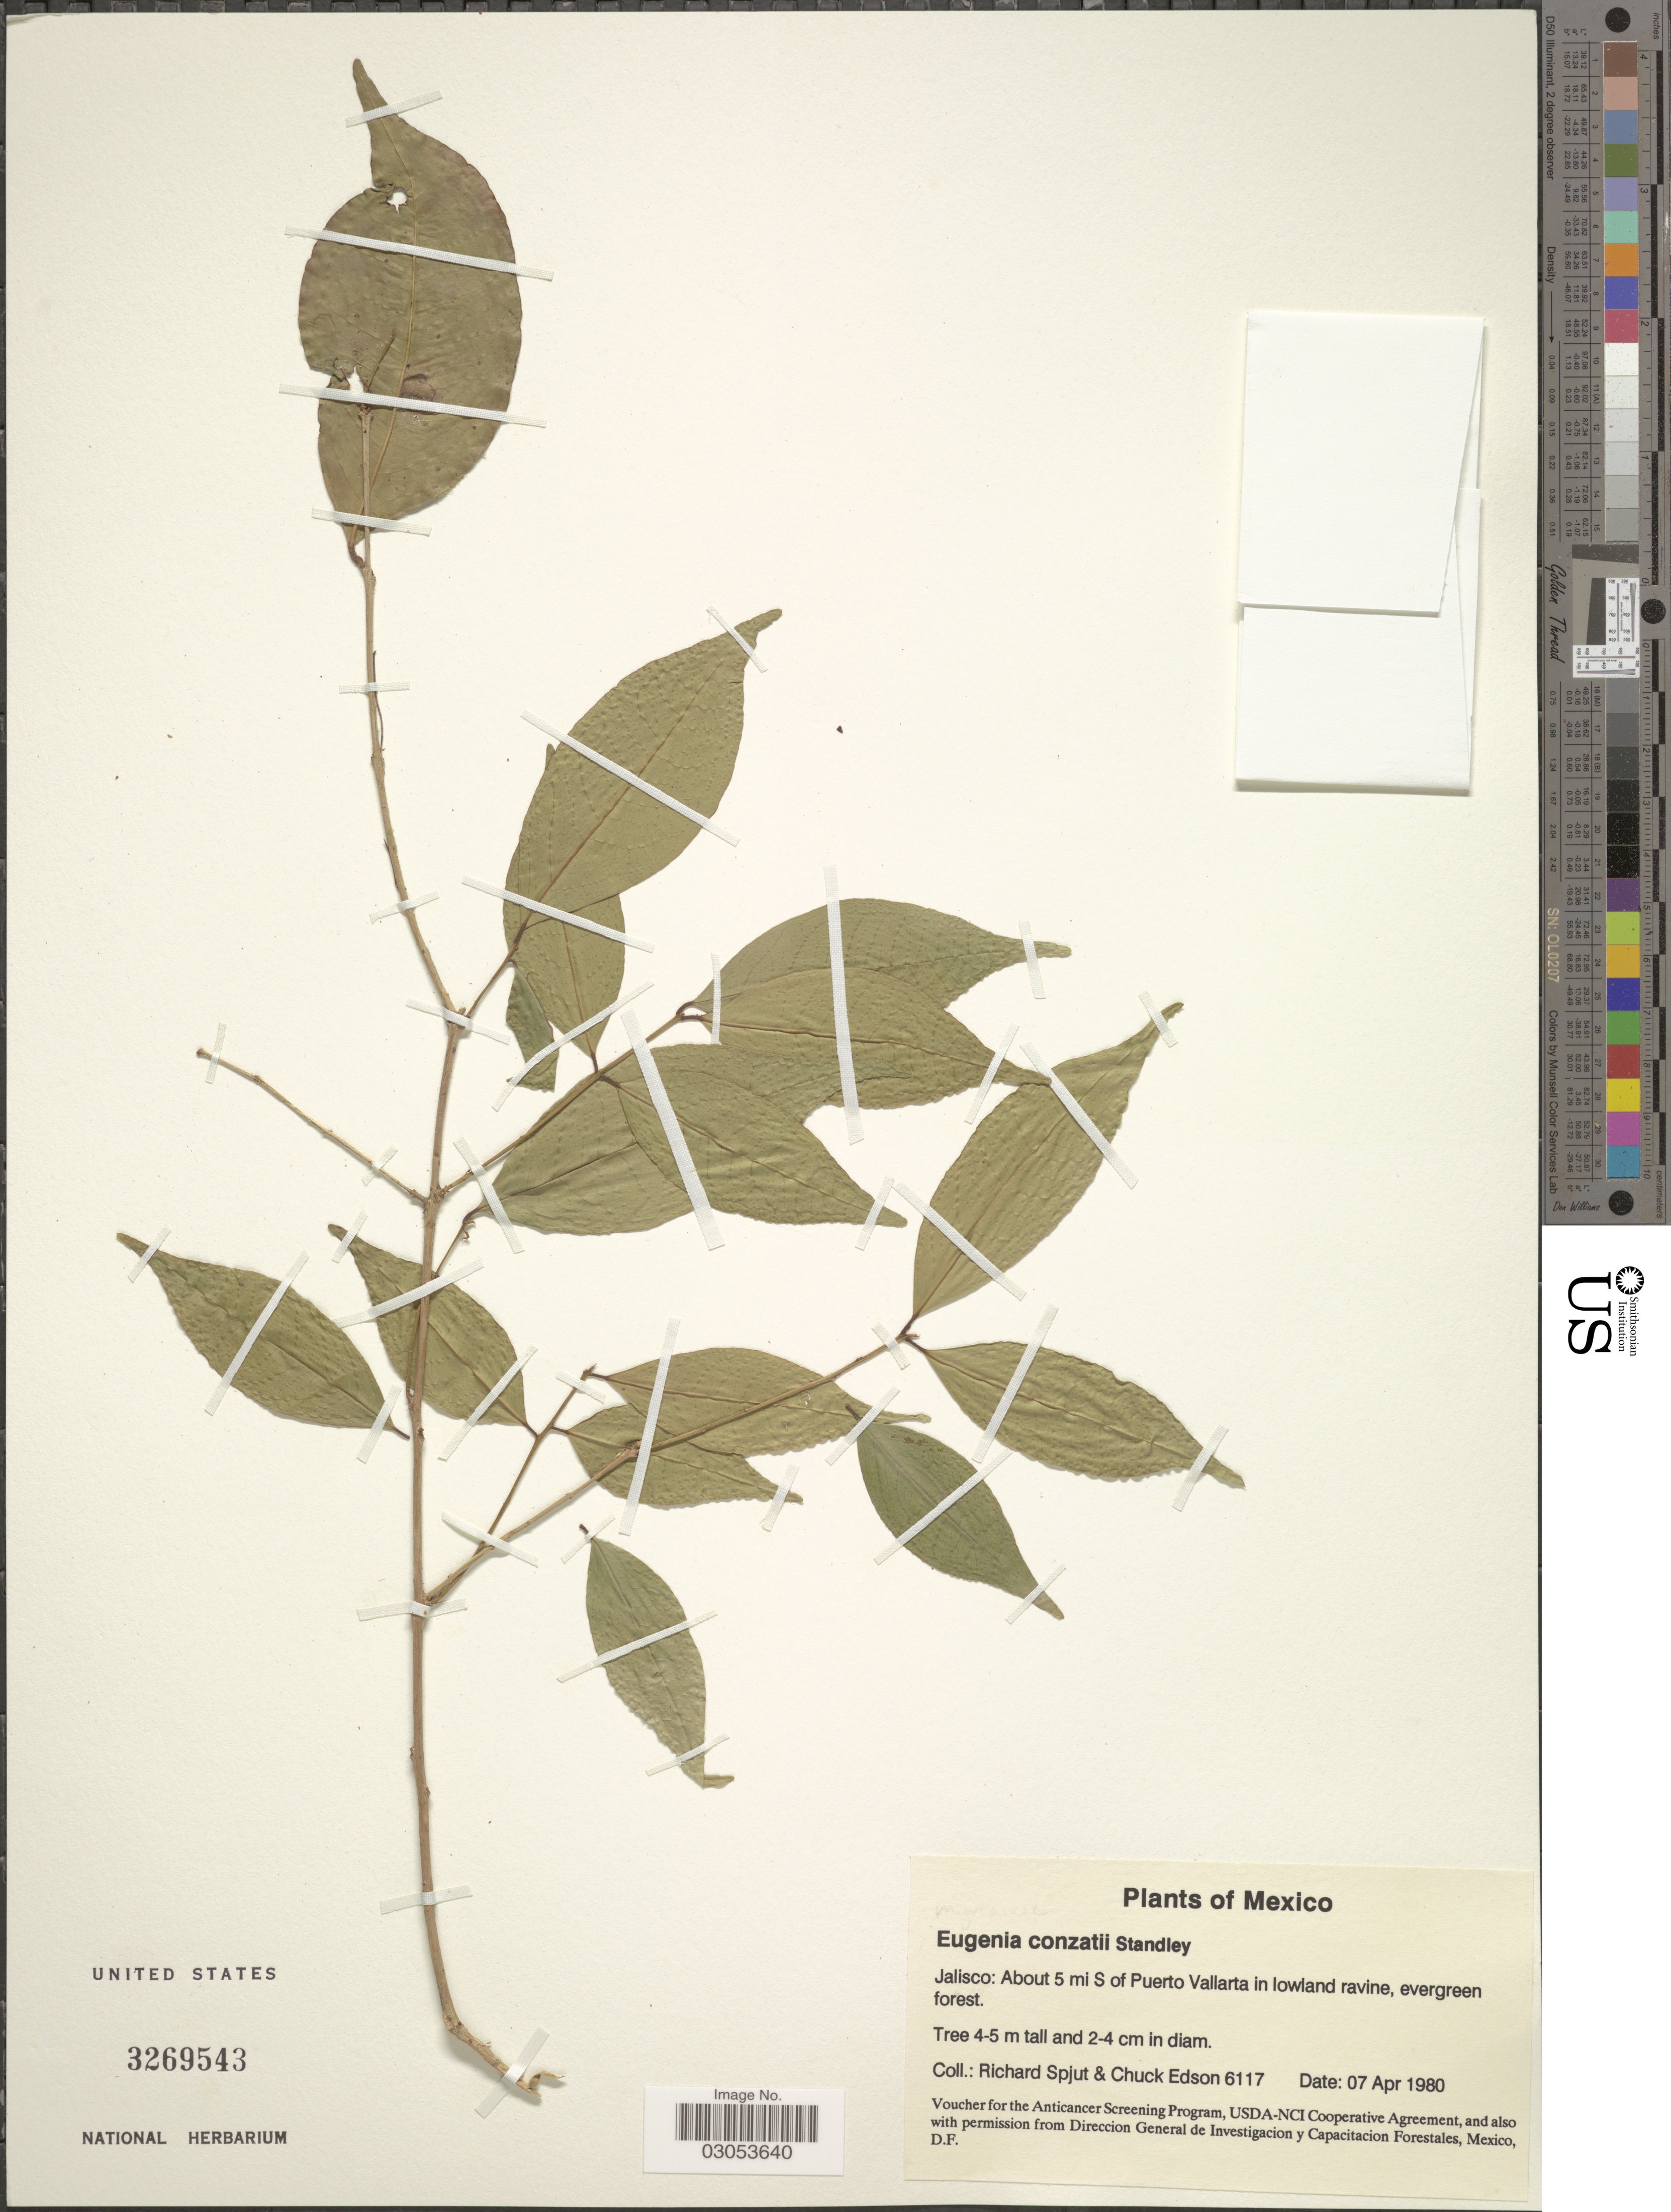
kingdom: Plantae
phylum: Tracheophyta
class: Magnoliopsida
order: Myrtales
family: Myrtaceae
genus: Eugenia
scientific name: Eugenia conzattii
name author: Standl.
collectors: R. Spjut & C. Edson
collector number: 6117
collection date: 1980-04-07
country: Mexico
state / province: Jalisco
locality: About 5 mi S of Puerto Vallarta in lowland, evergreen forest.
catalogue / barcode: US 3269543